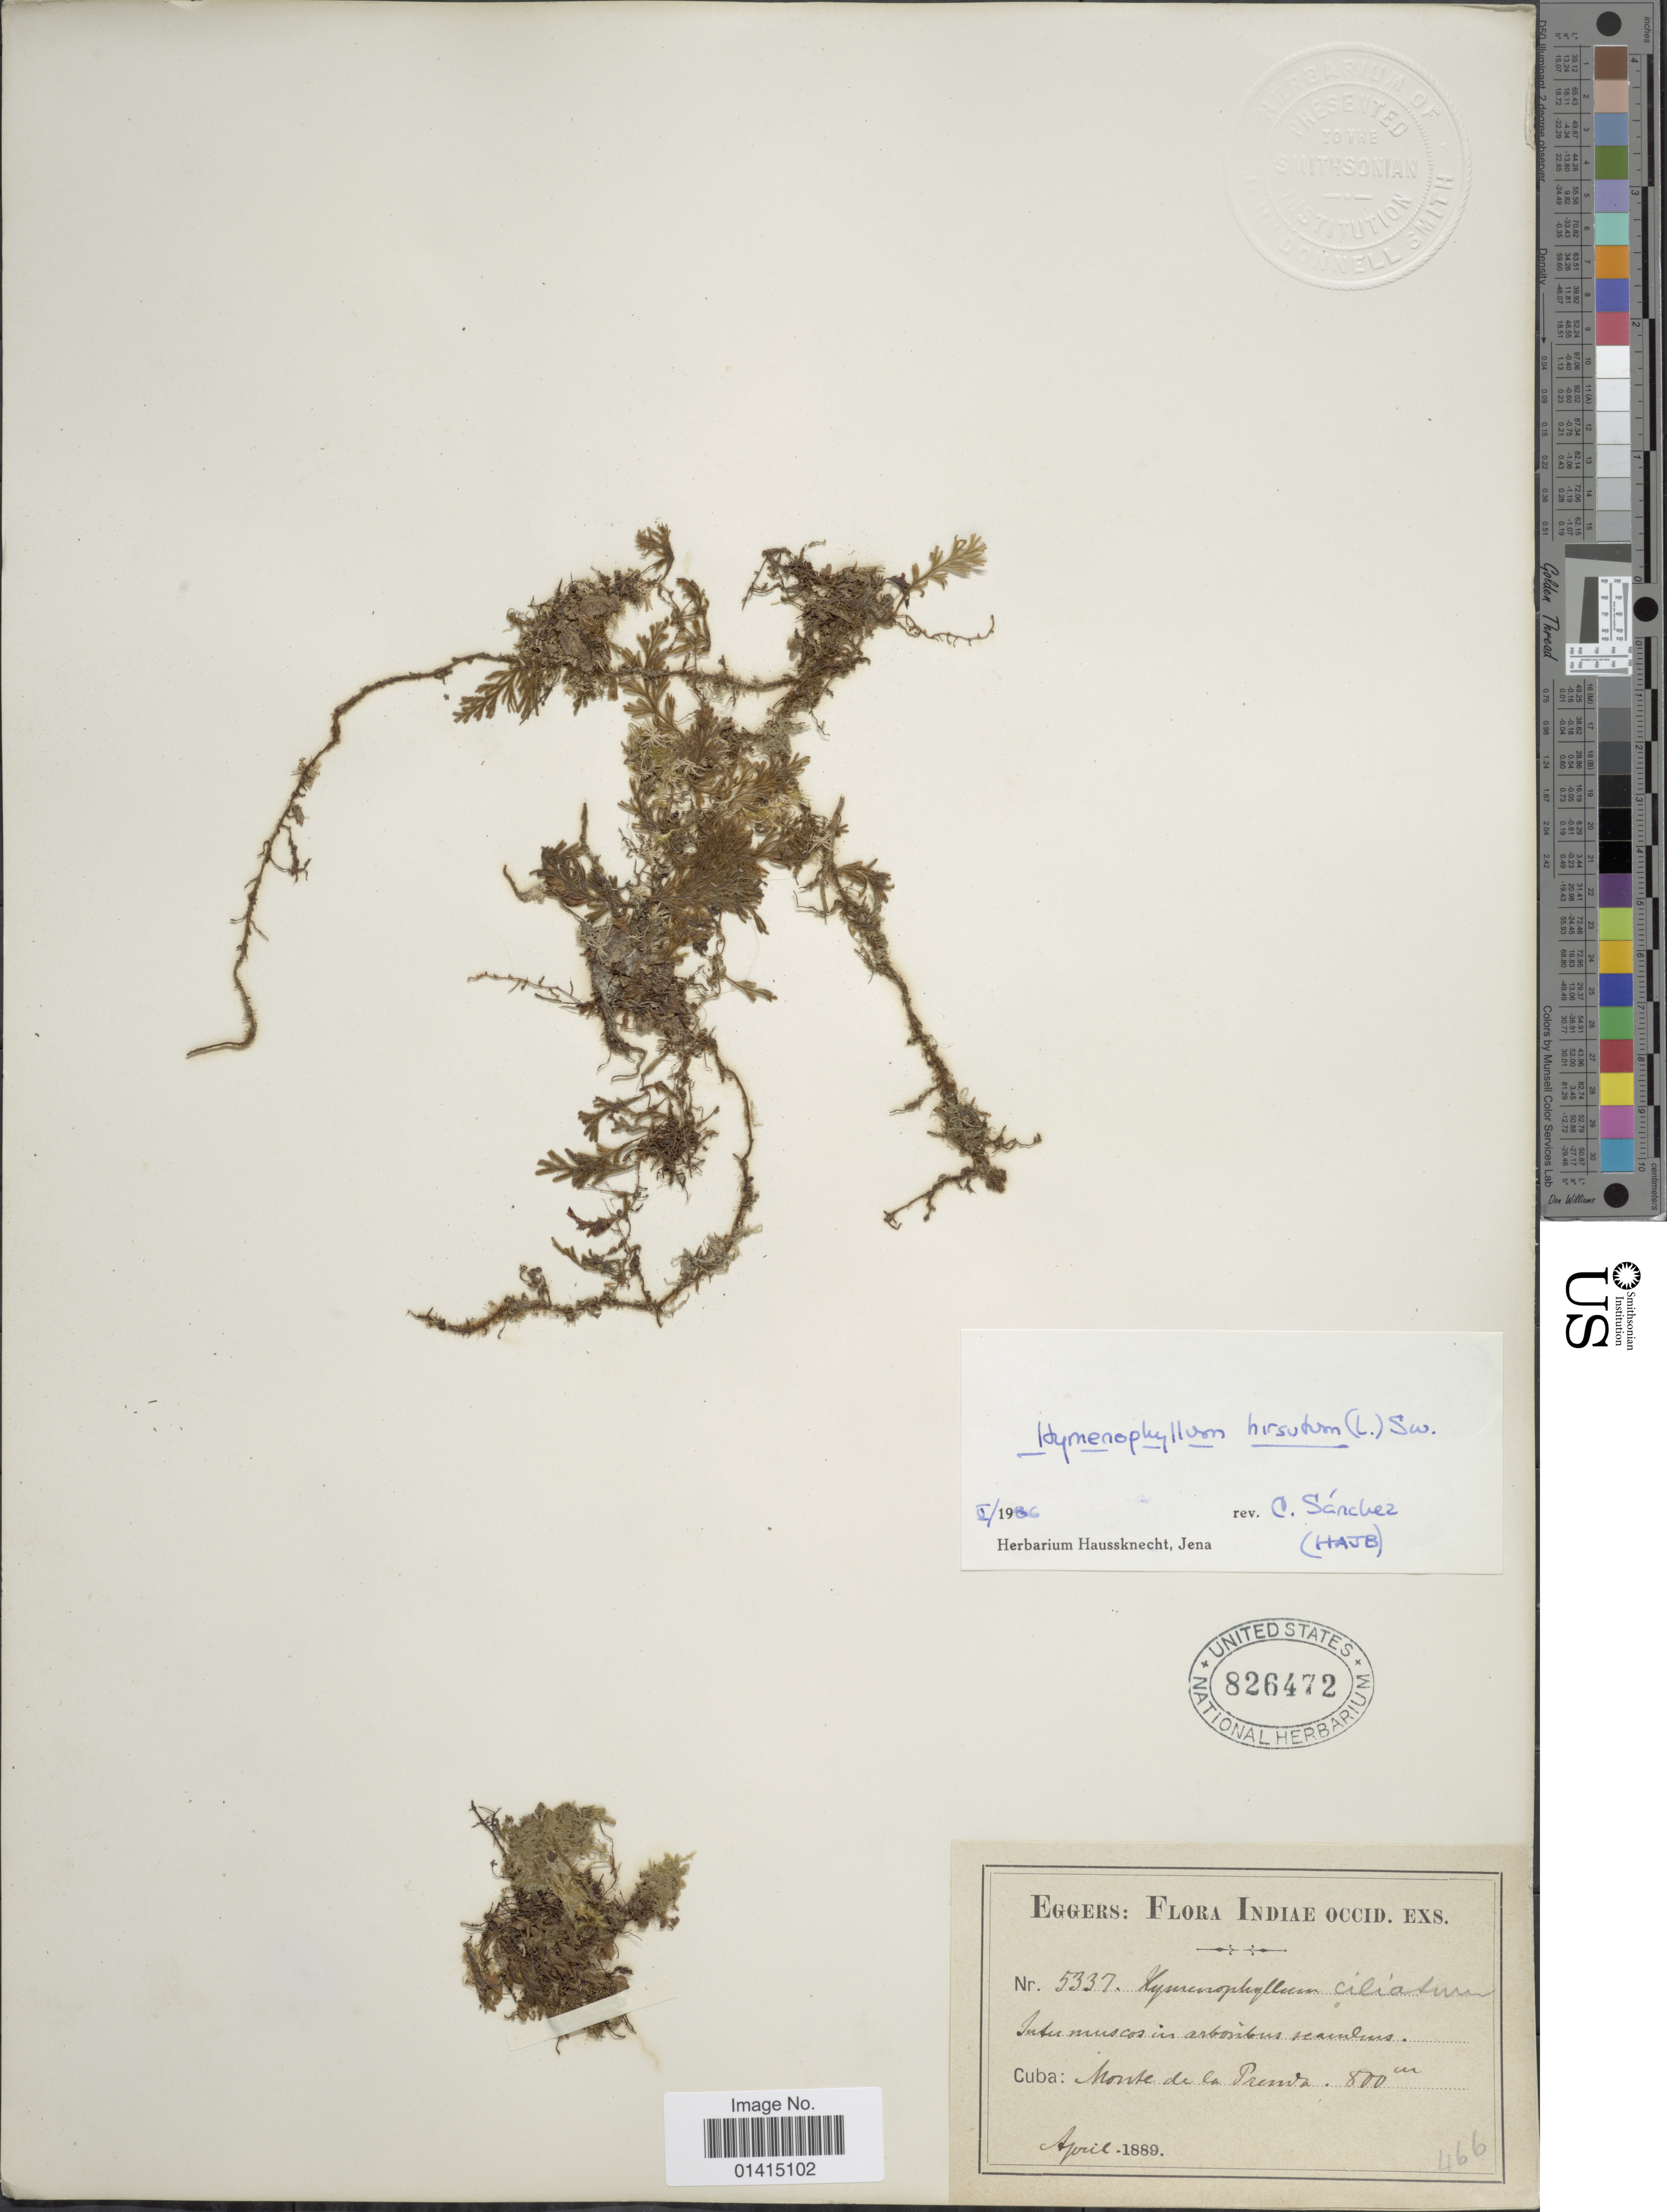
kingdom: Plantae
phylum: Tracheophyta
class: Polypodiopsida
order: Hymenophyllales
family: Hymenophyllaceae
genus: Hymenophyllum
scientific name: Hymenophyllum hirsutum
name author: (L.) Sw.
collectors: -. Eggers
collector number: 5337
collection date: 1889-04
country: Cuba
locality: Flora Indiae occid., Monte de la Prenda.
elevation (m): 800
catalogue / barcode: US 826472